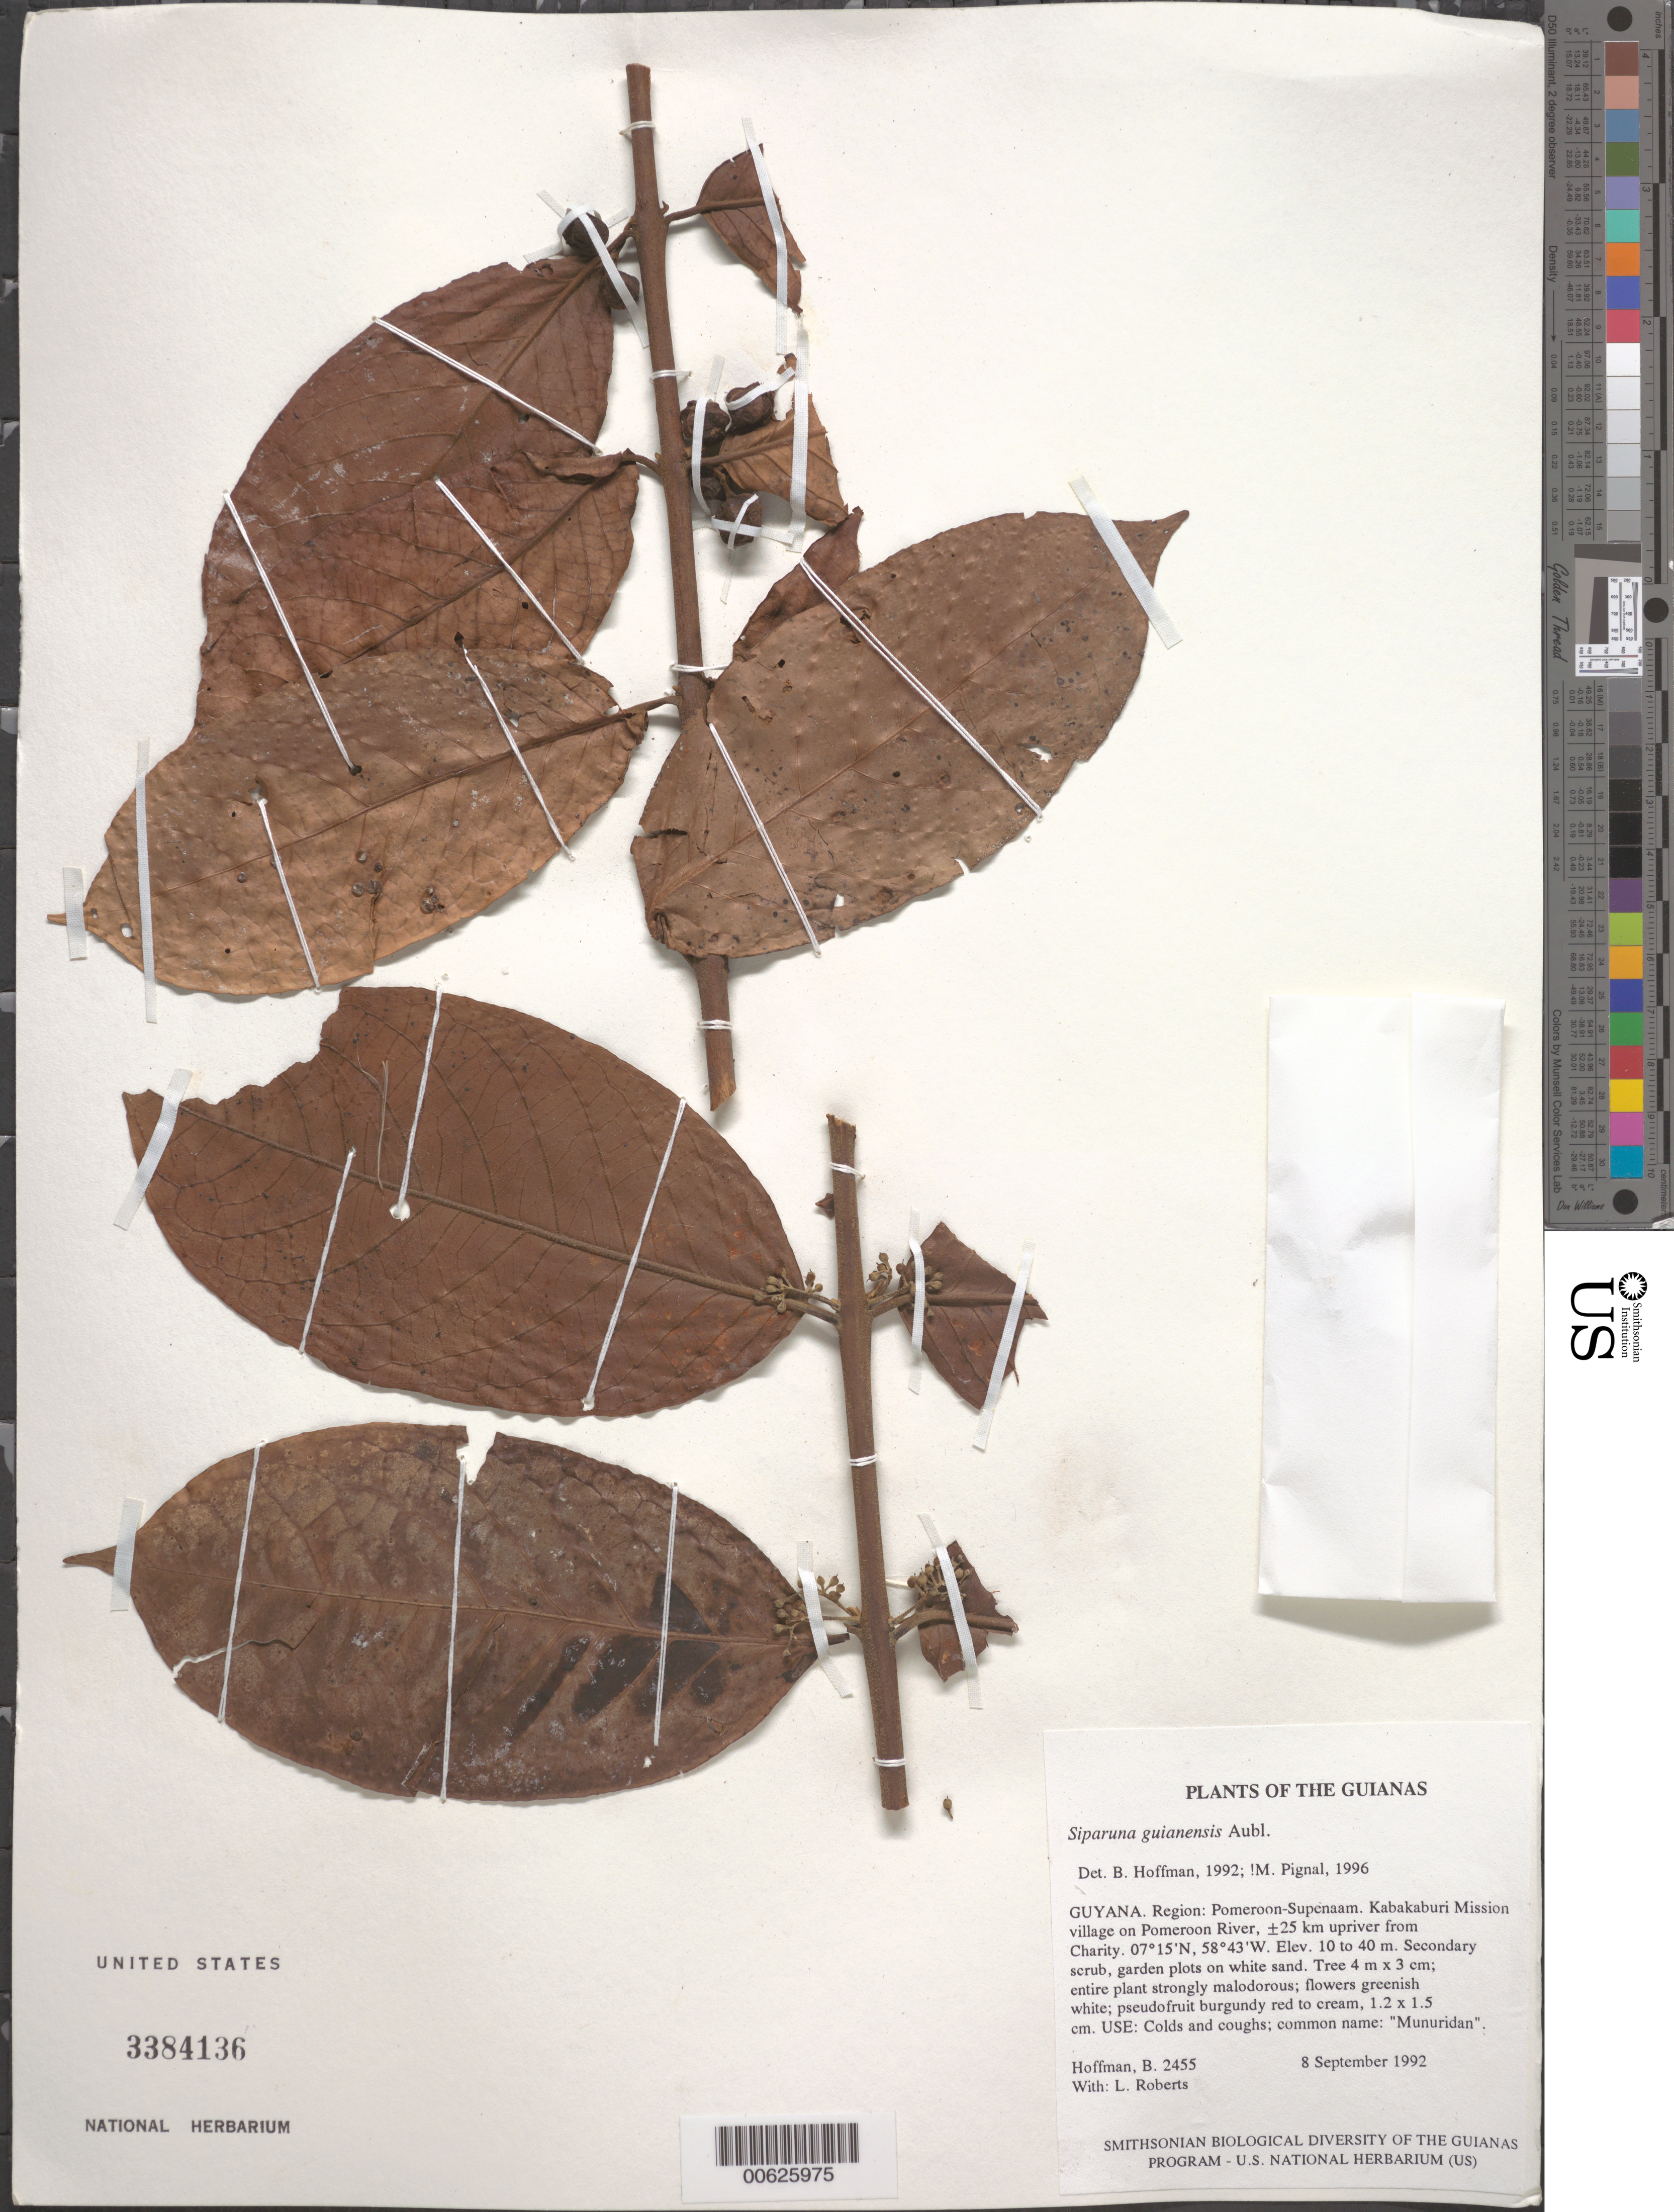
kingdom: Plantae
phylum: Tracheophyta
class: Magnoliopsida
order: Laurales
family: Siparunaceae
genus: Siparuna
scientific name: Siparuna guianensis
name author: Aubl.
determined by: Pignal, M.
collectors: B. Hoffman & L. Roberts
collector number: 2455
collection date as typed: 8 September 1992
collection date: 1992-09-08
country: Guyana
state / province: Pomeroon-Supenaam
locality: Kabakaburi Mission village on Pomeroon River, ±25 km upriver from Charity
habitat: Secondary scrub, garden plots on white sand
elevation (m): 10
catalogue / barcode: US 3384136